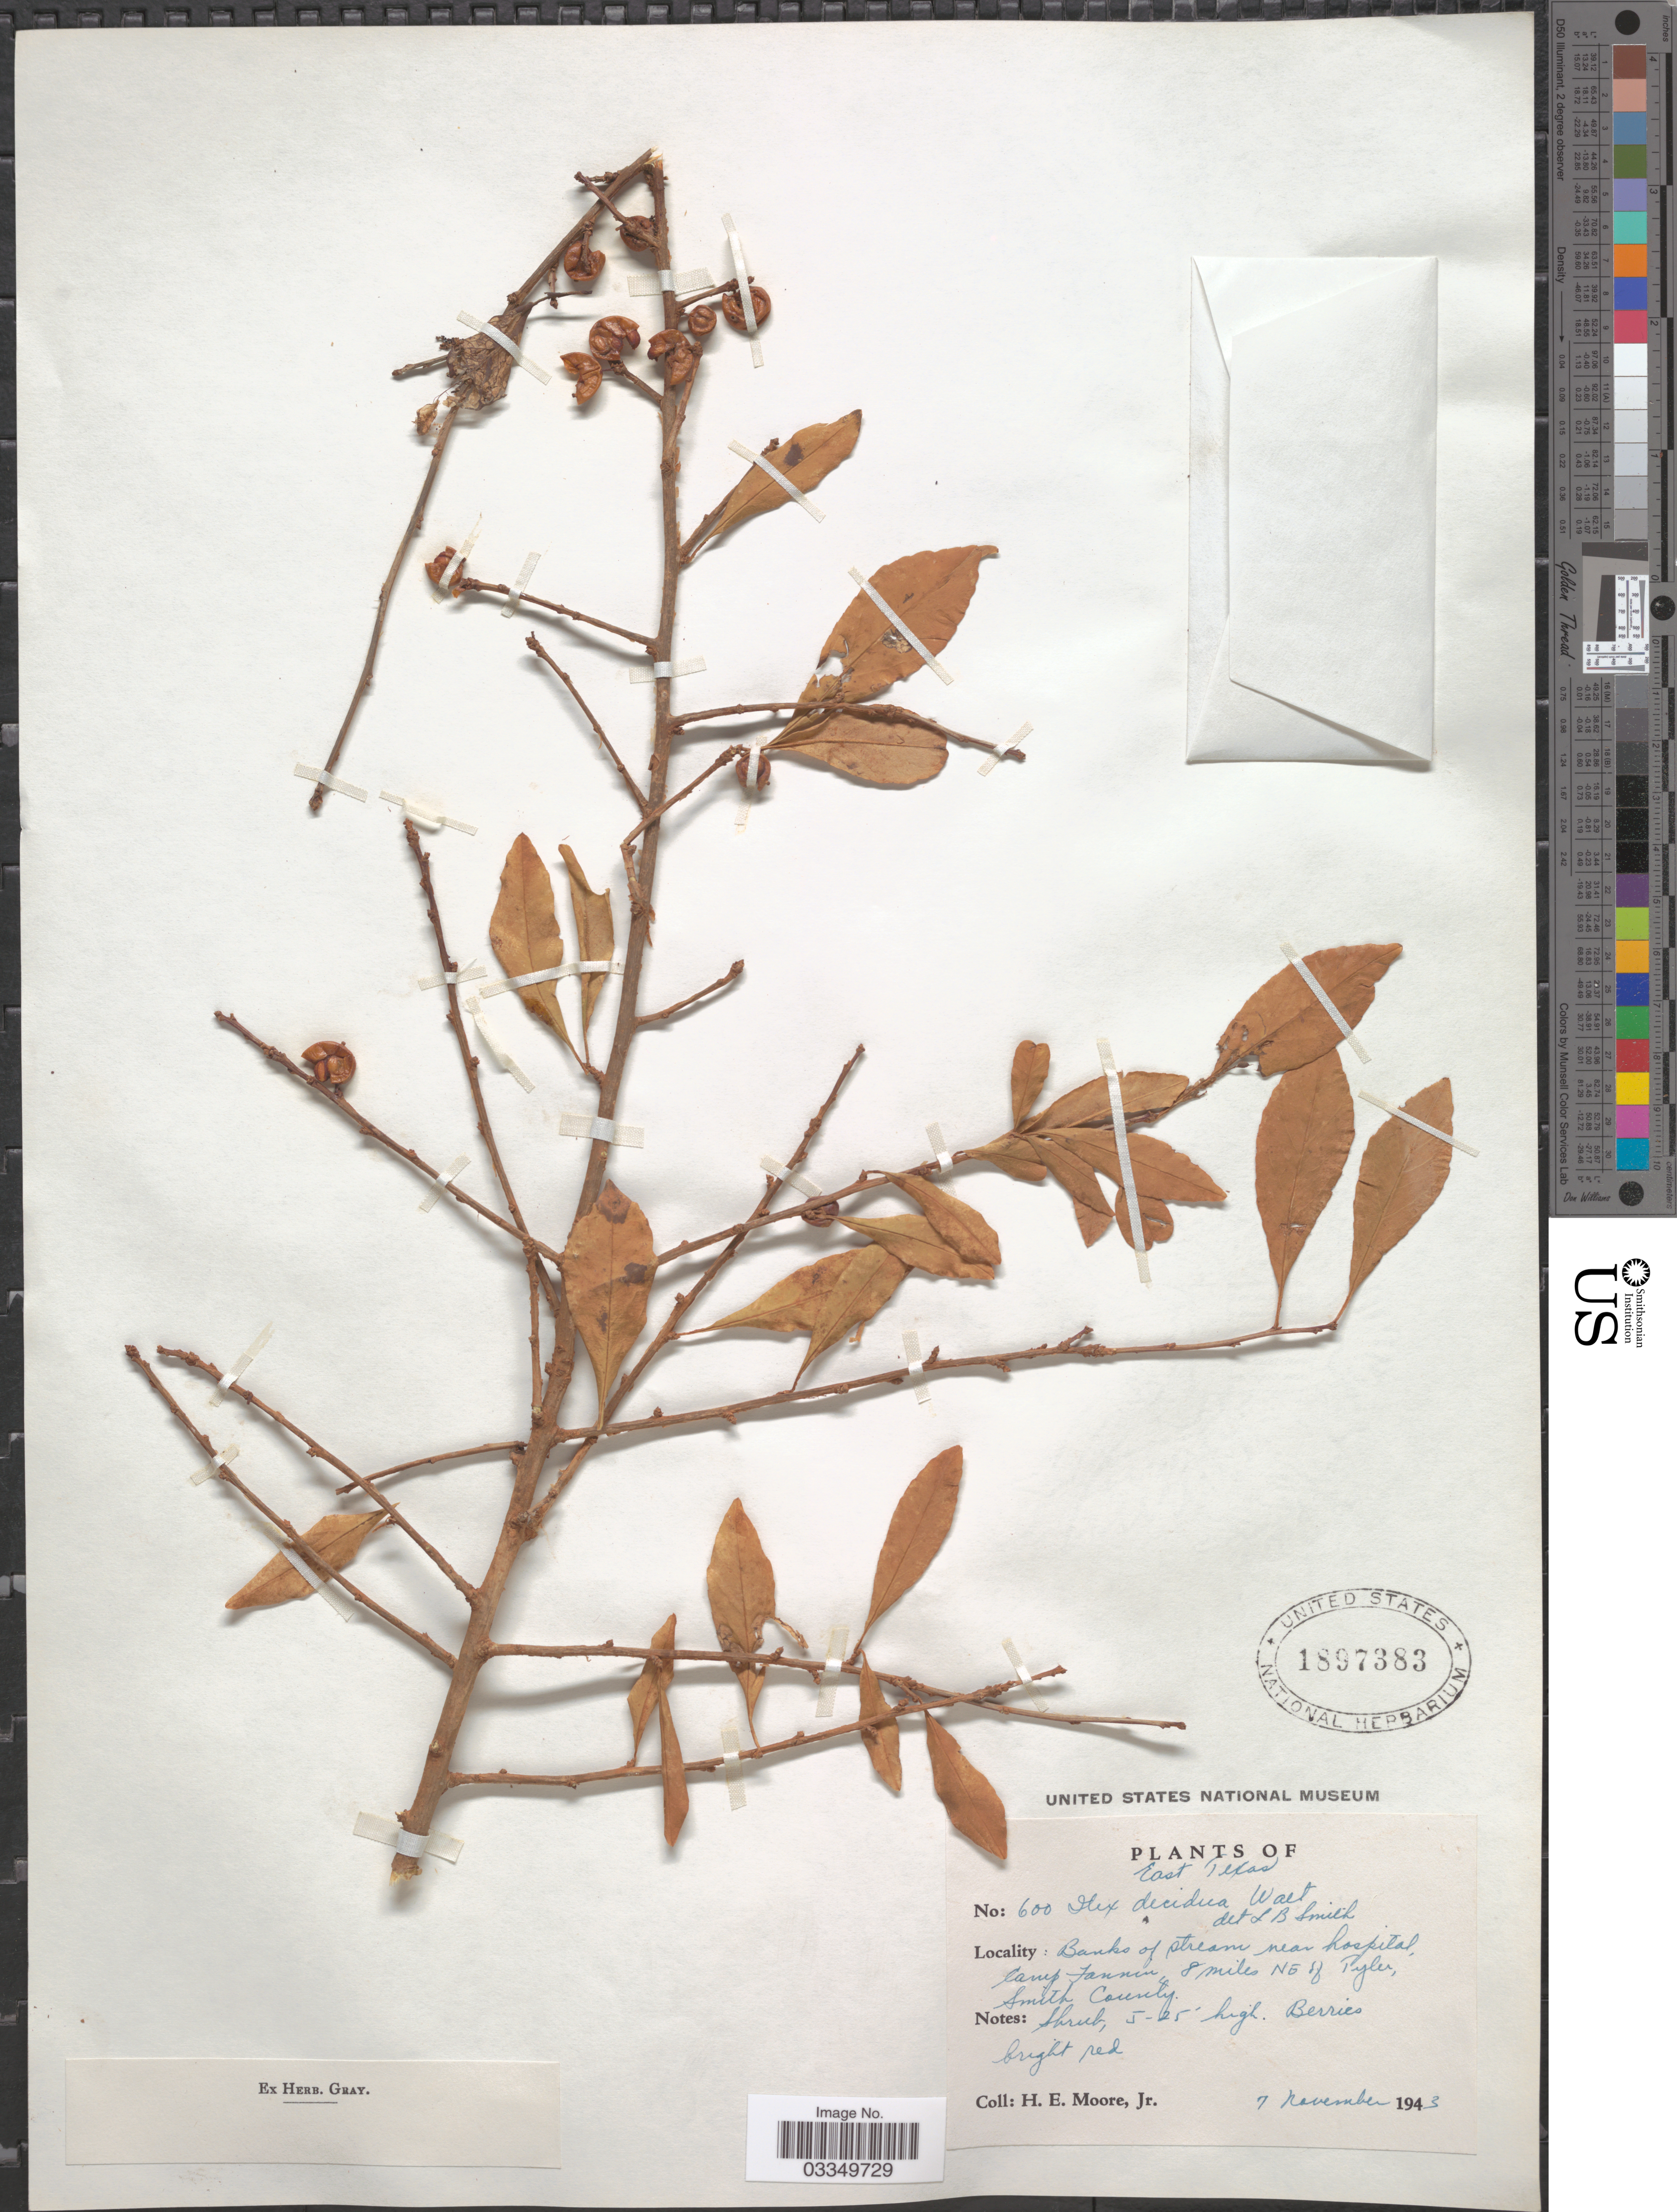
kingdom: Plantae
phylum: Tracheophyta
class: Magnoliopsida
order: Aquifoliales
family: Aquifoliaceae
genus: Ilex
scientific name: Ilex decidua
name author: Walter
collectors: H. Moore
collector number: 600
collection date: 1943-11-07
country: United States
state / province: Texas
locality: East Texas. Banks of stream near hospital, Camp Fannin 8 miles NE of Tyler, Smith County.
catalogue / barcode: US 1897383